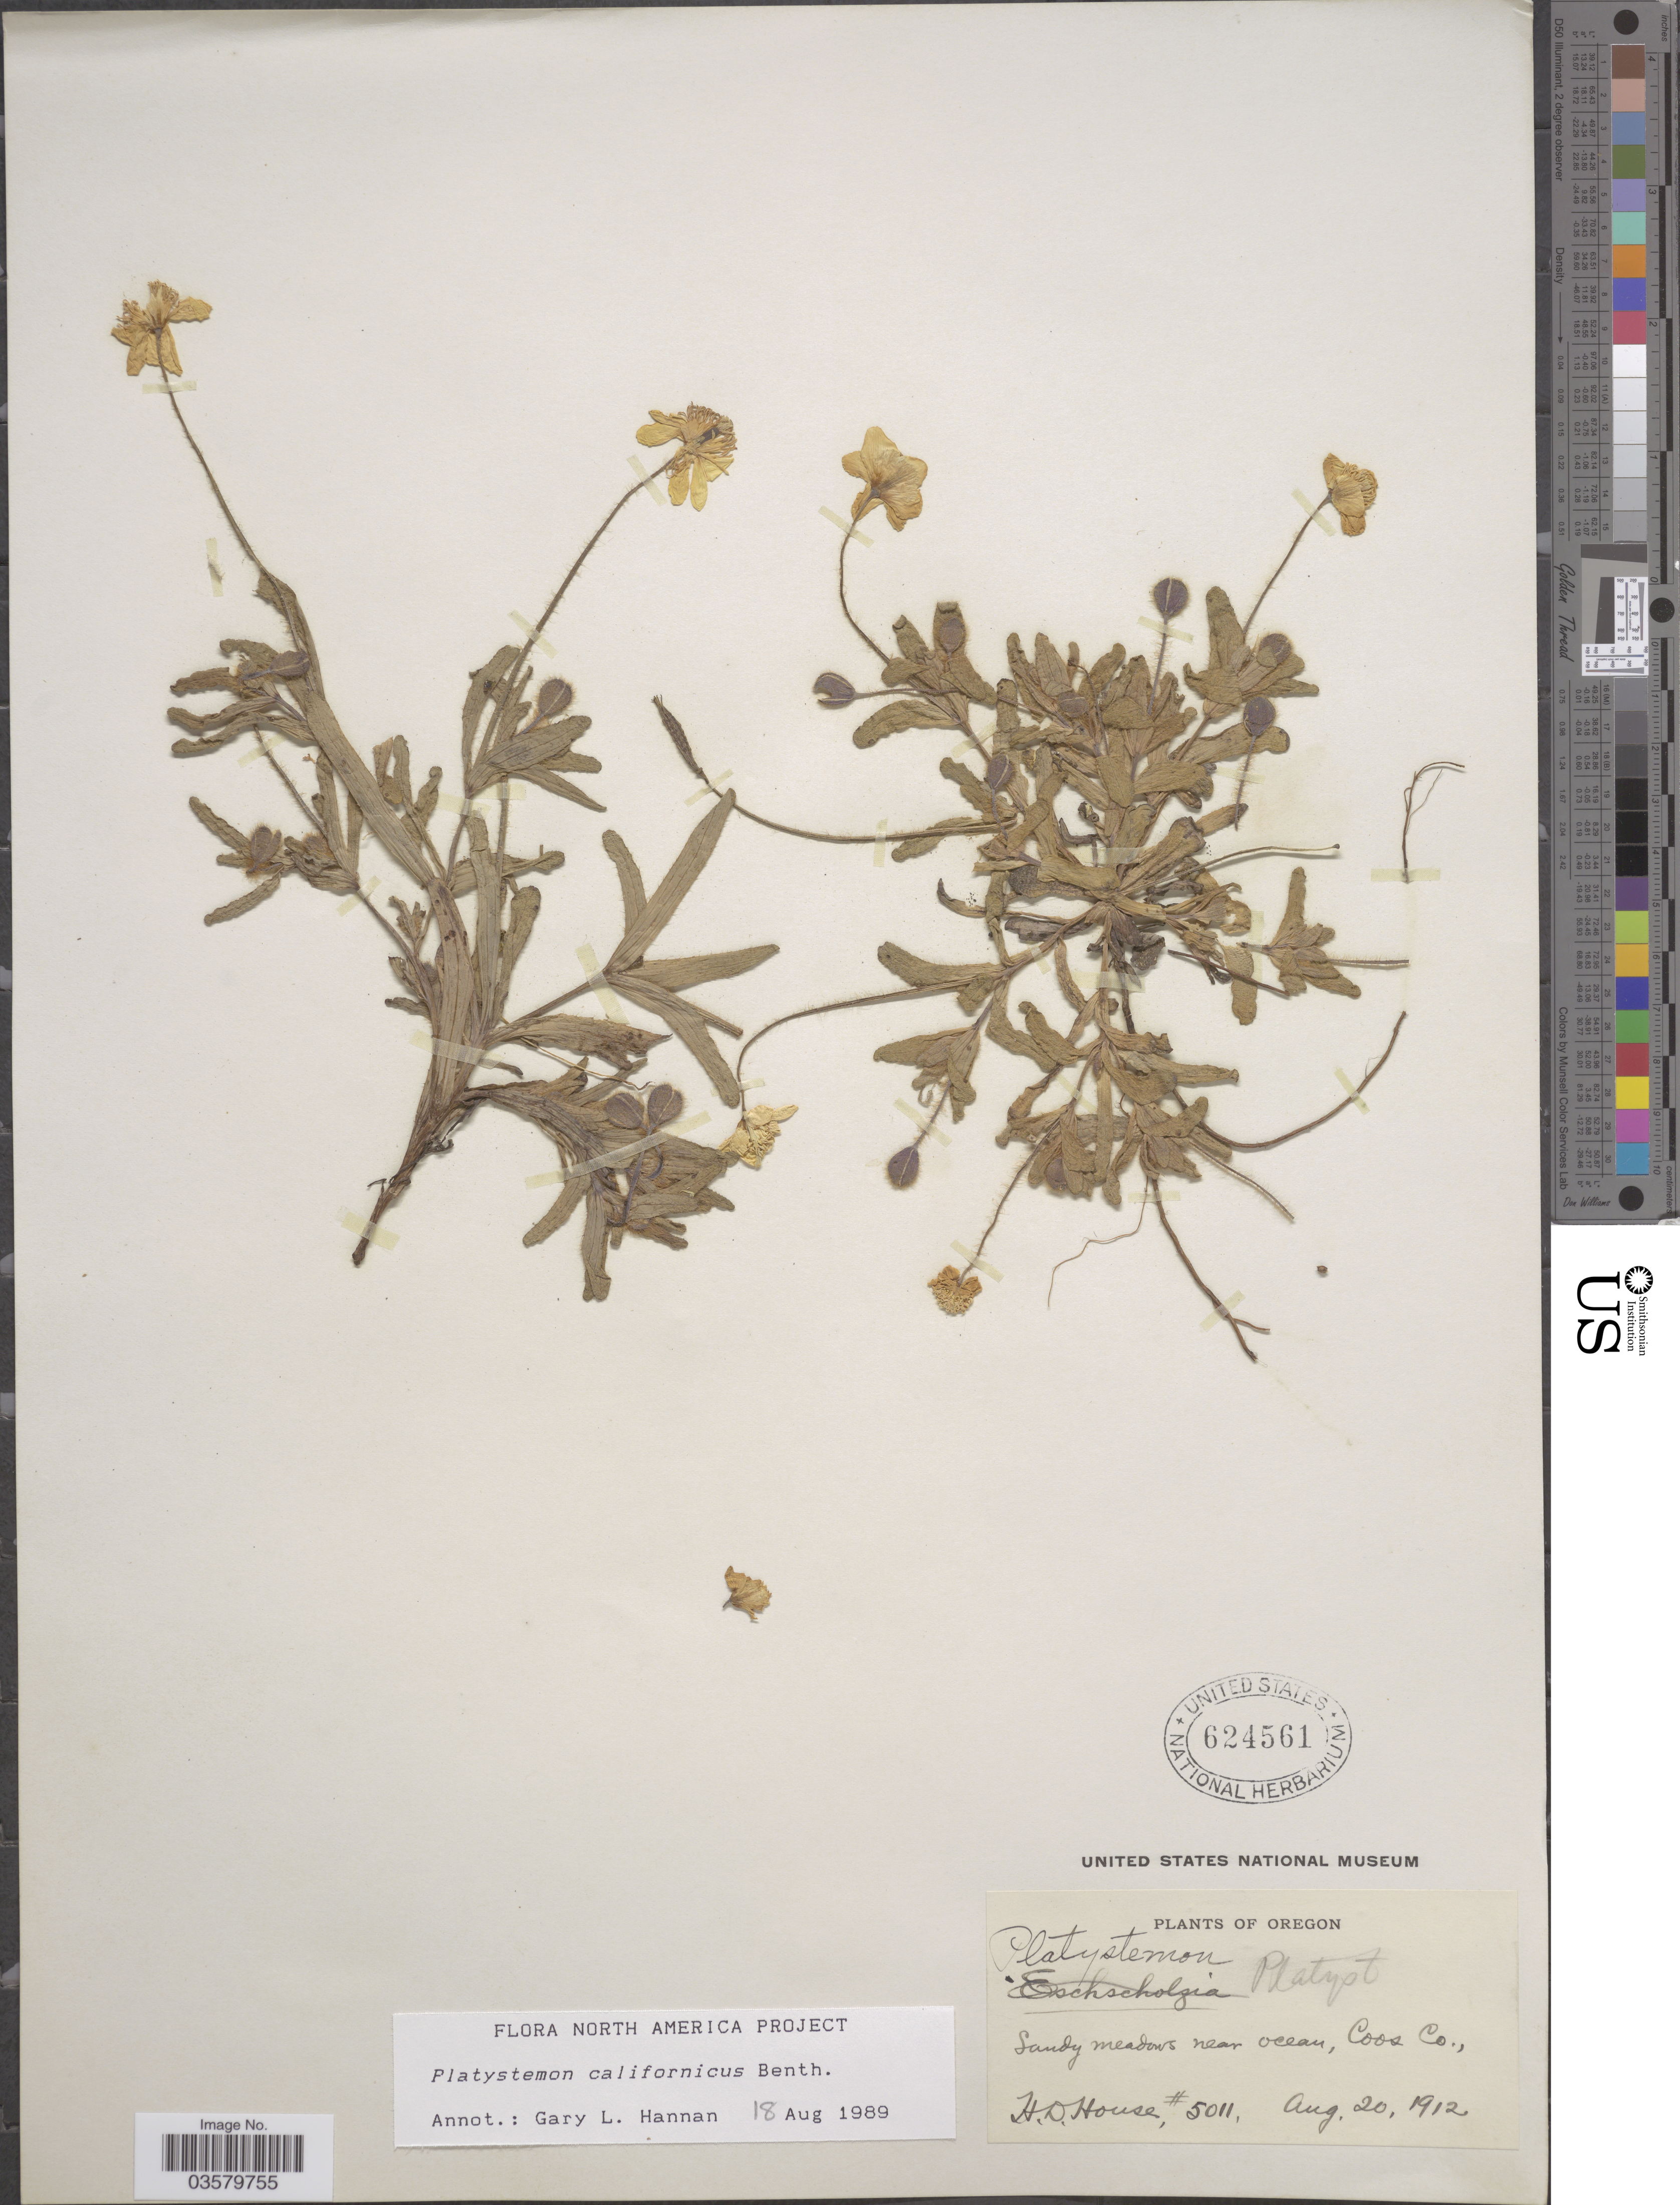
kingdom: Plantae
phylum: Tracheophyta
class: Magnoliopsida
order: Ranunculales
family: Papaveraceae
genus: Platystemon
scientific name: Platystemon californicus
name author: Benth.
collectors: H. D. House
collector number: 5011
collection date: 1912-08-20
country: United States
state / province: Oregon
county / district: Coos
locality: Sandy meadows near ocean, Coos Co.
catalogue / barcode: US 624561